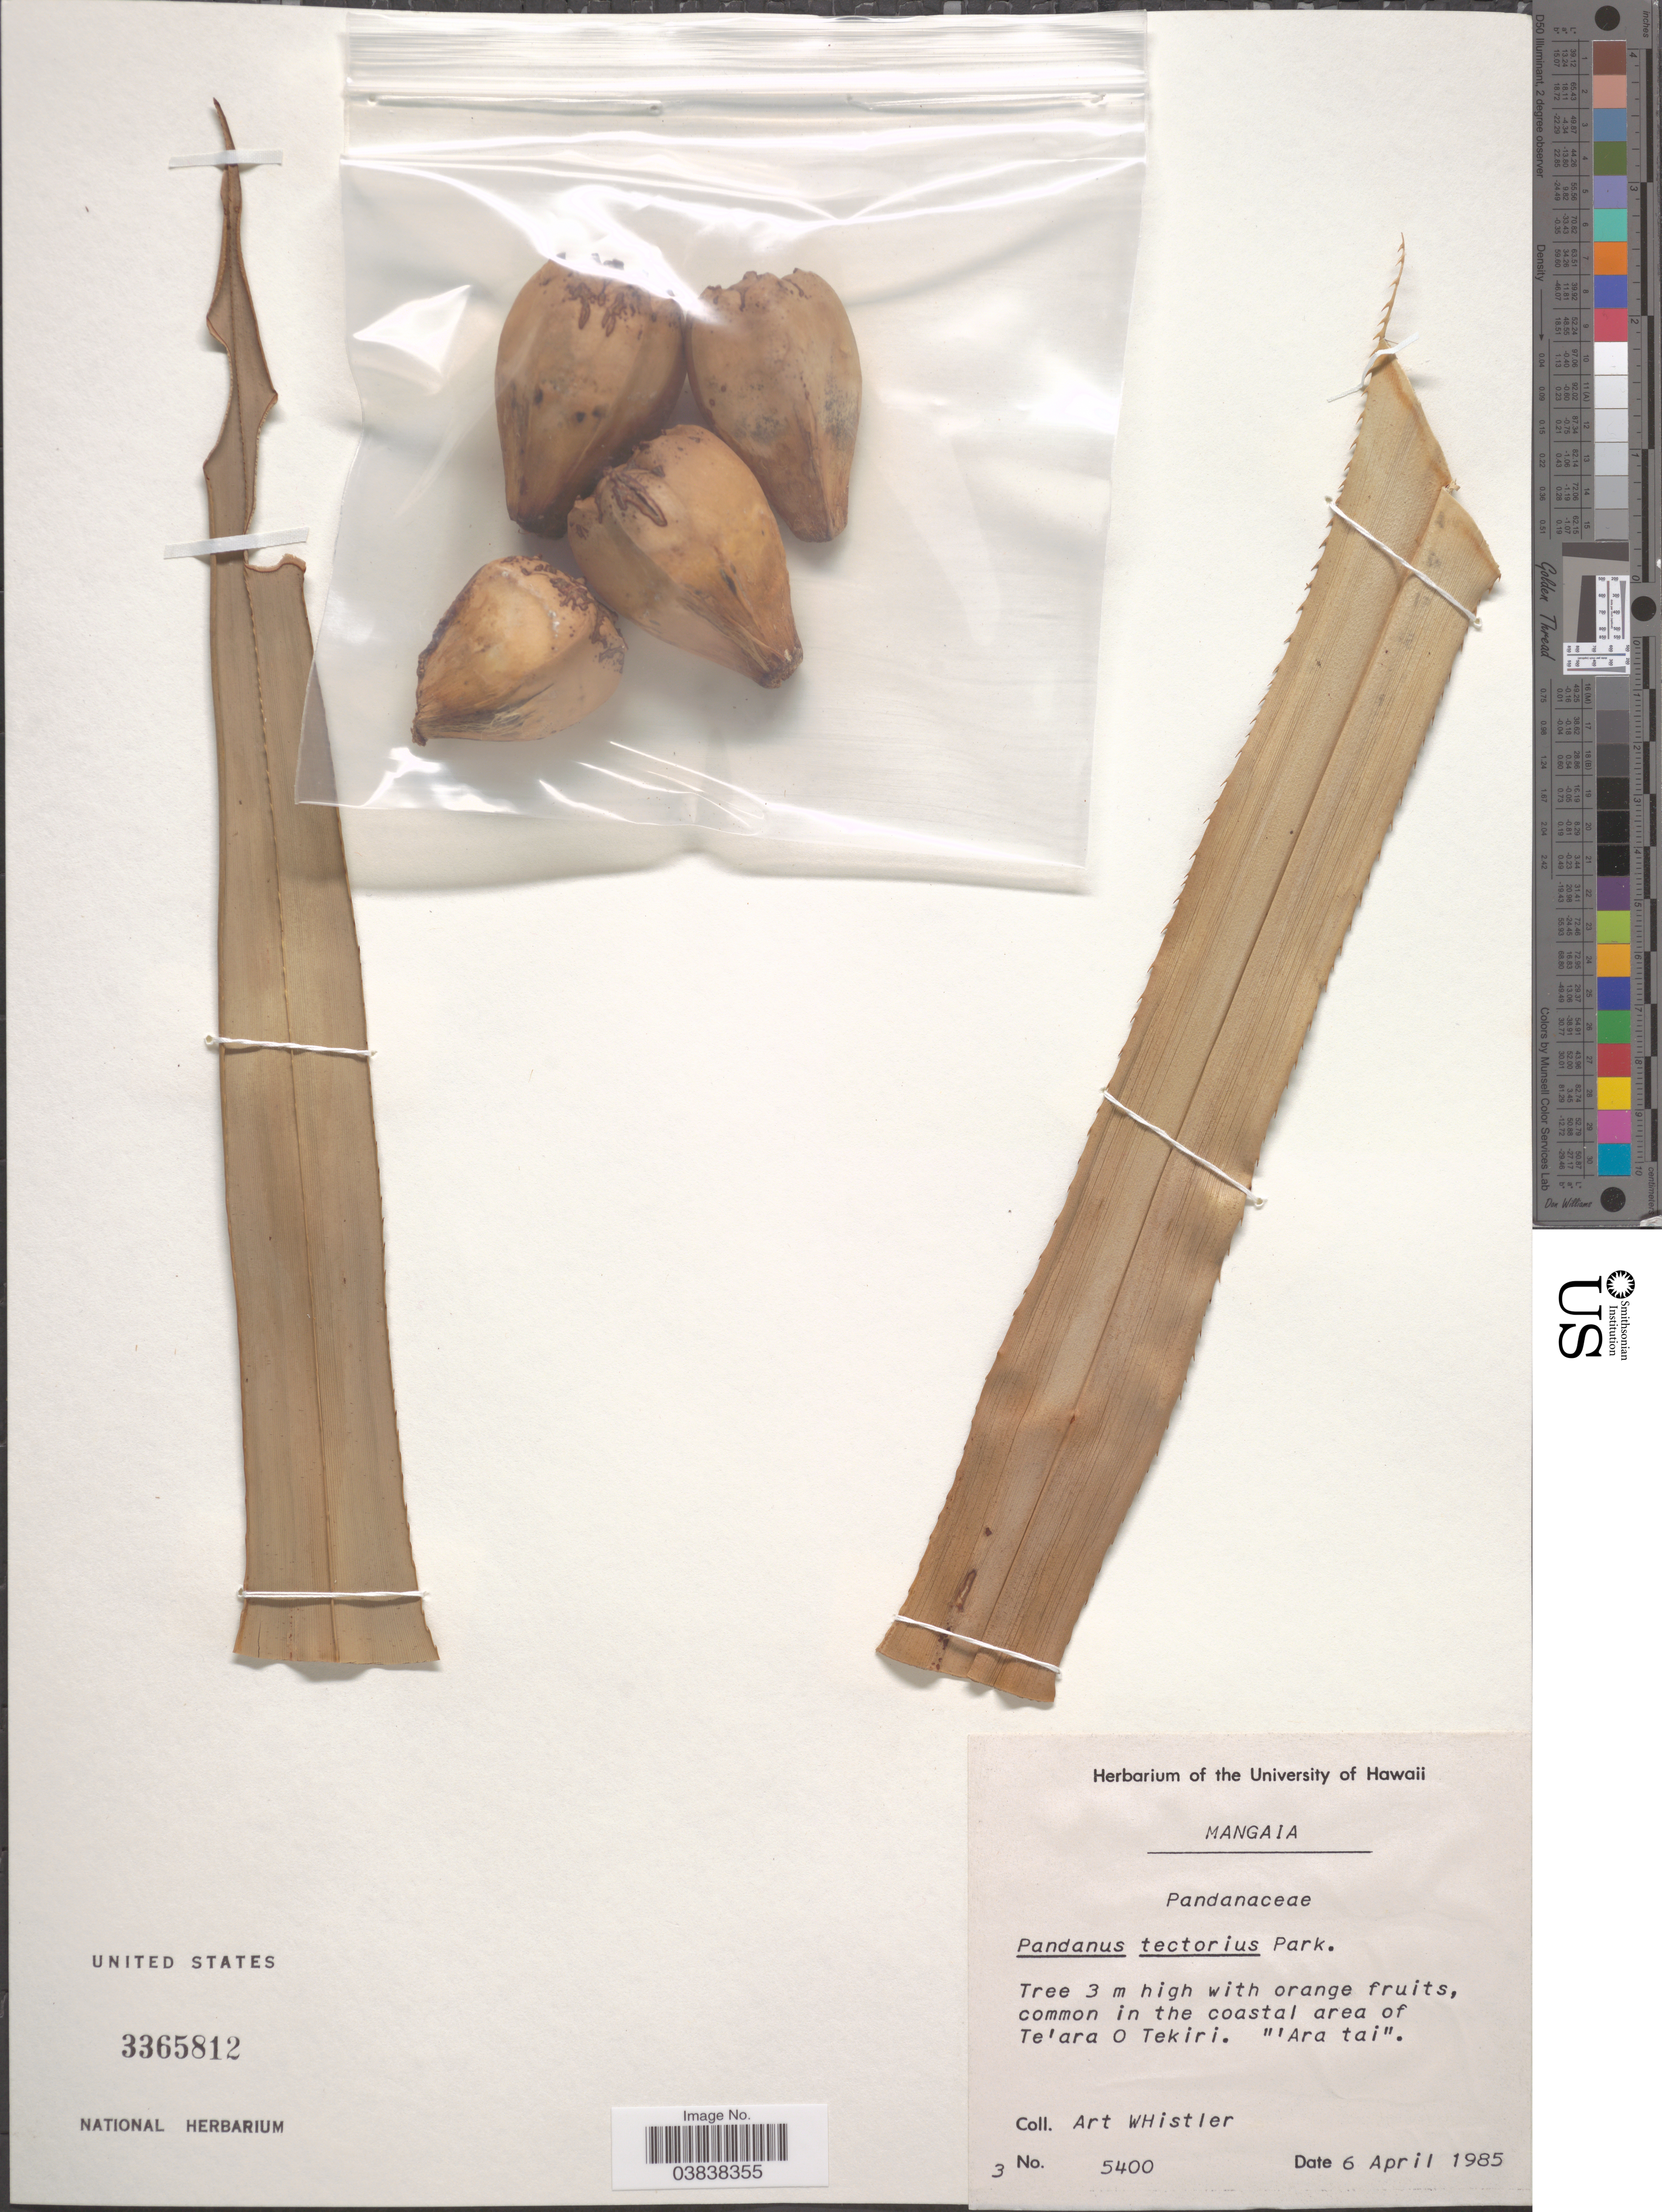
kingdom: Plantae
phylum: Tracheophyta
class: Liliopsida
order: Pandanales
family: Pandanaceae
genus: Pandanus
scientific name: Pandanus tectorius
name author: Parkinson ex DuRoi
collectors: A. Whistler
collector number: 5400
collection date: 1985-04-06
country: Cook Islands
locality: Mangaia. In the coastal area of Te'ara O Tekiri. "'Ara tai".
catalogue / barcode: US 3365812